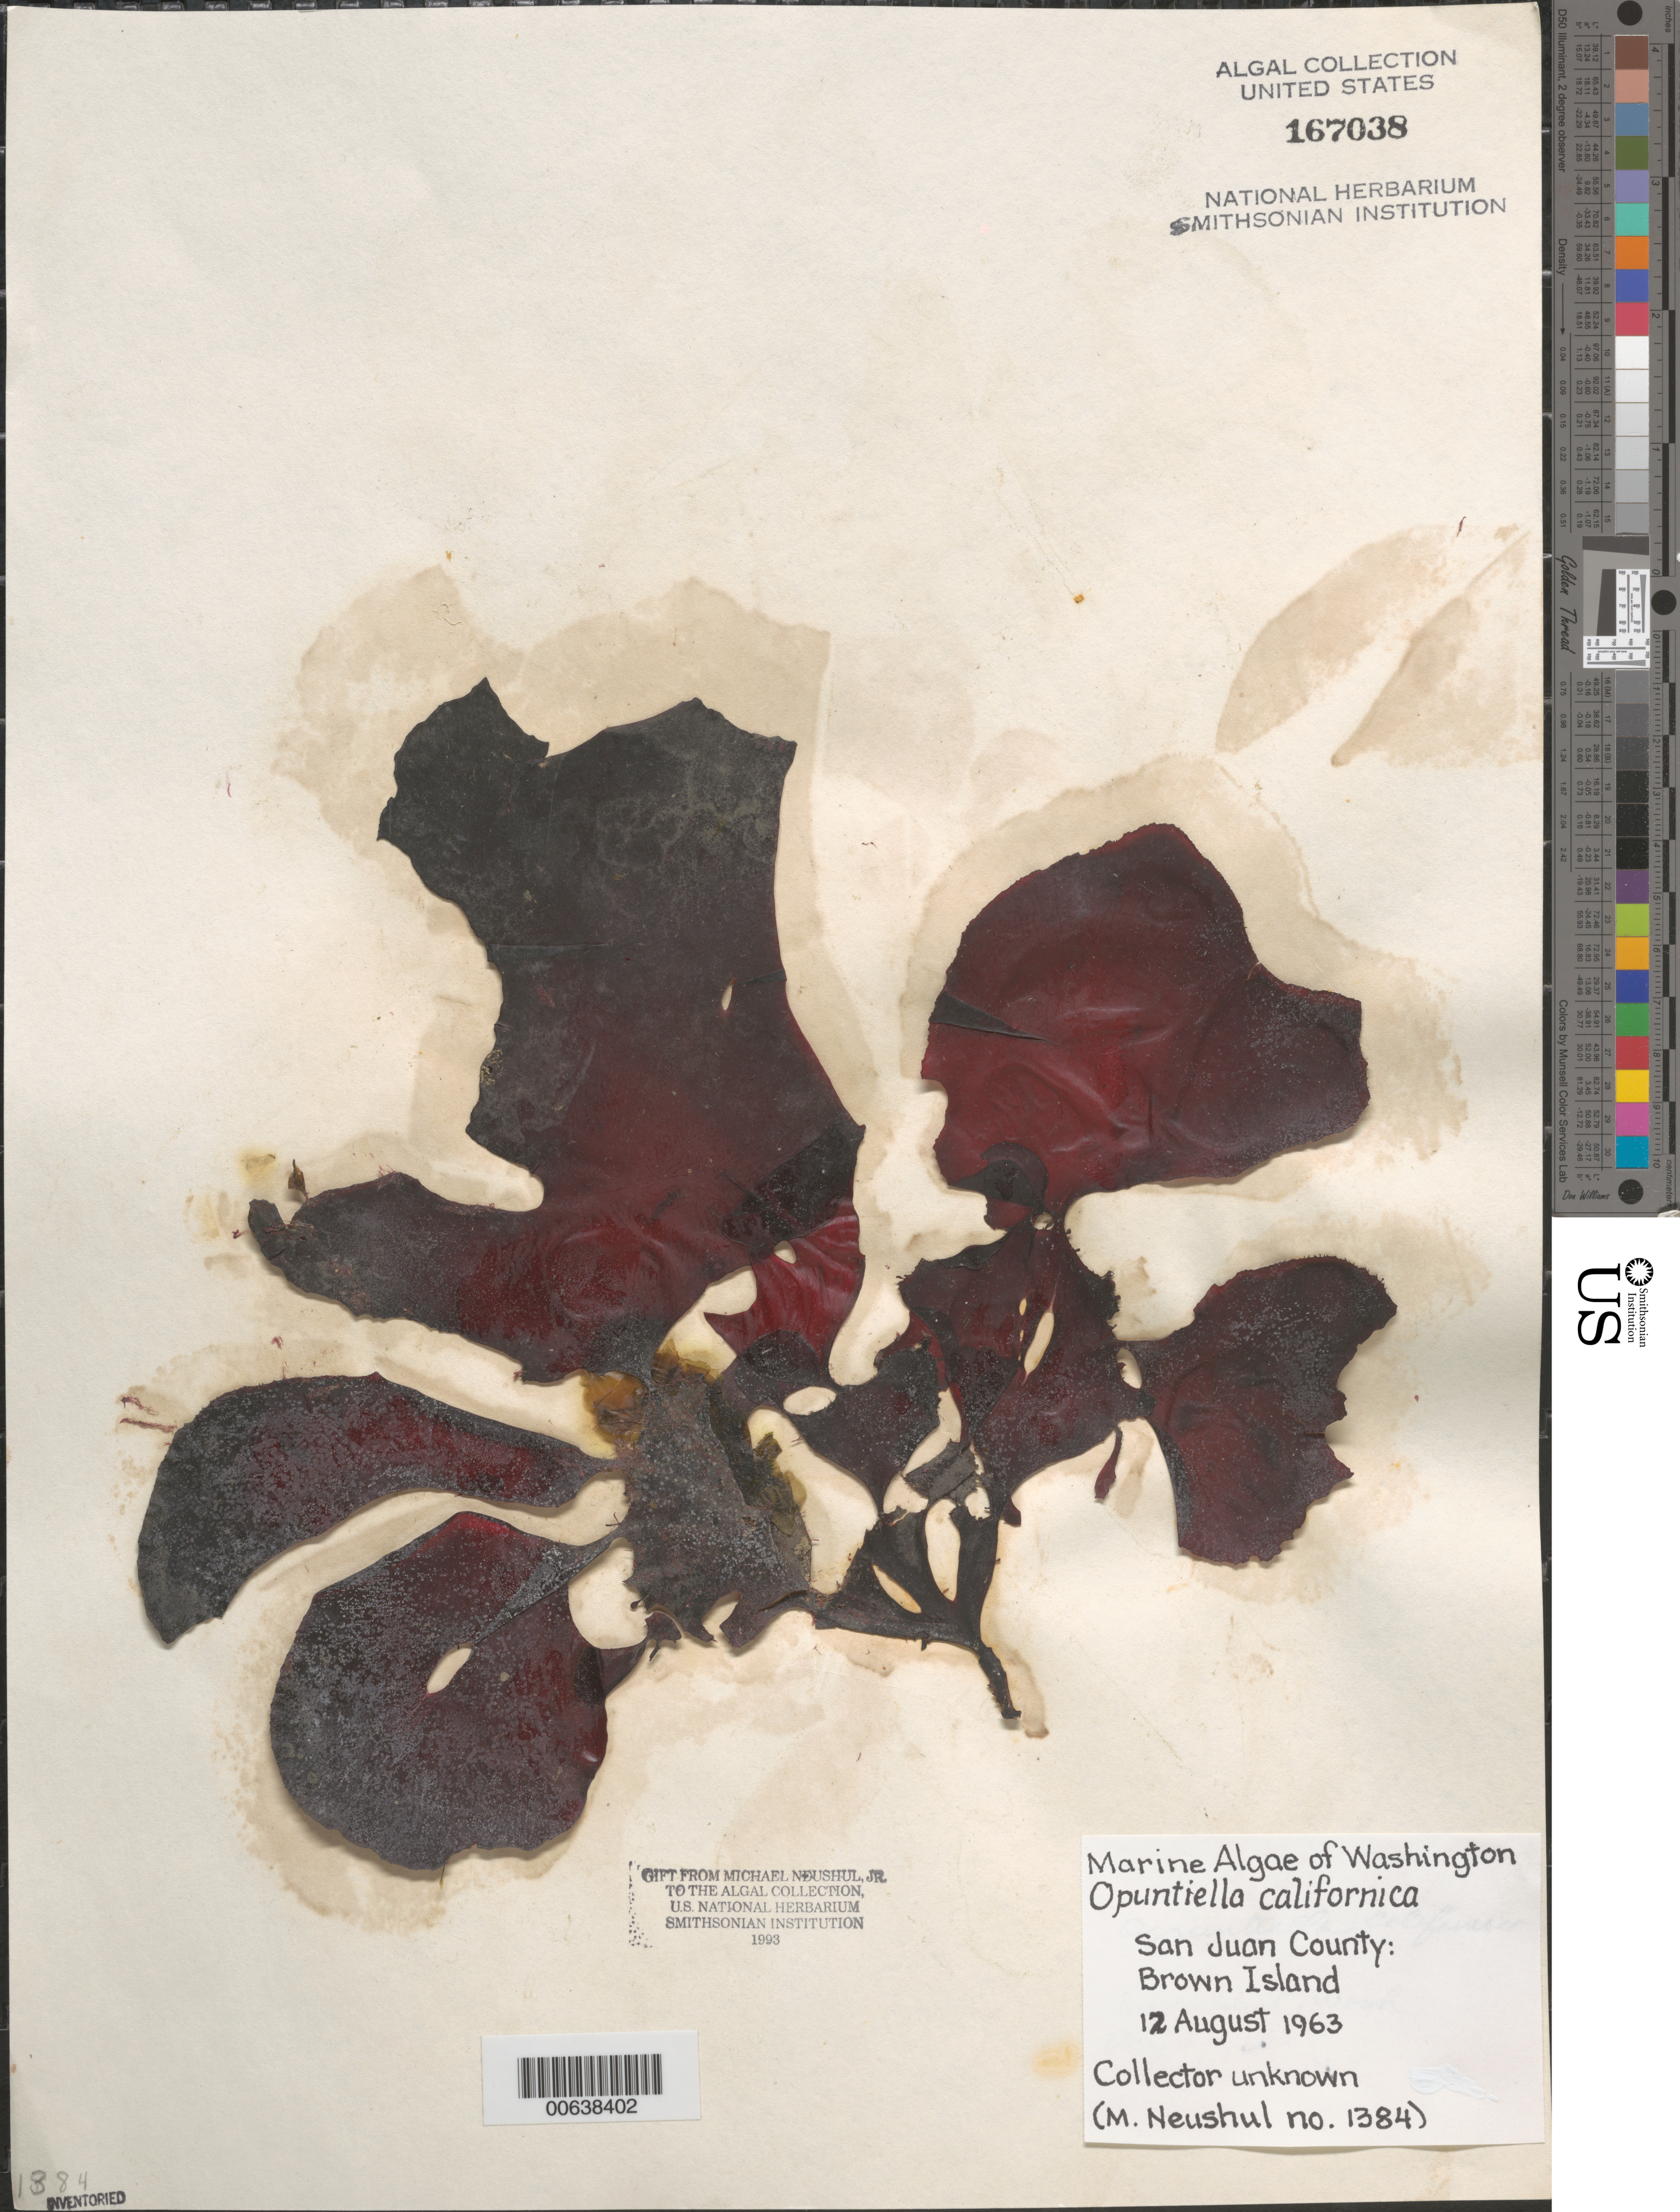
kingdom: Plantae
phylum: Rhodophyta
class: Florideophyceae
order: Gigartinales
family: Furcellariaceae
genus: Opuntiella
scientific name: Opuntiella californica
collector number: Neushul 1384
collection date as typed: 12 Aug 1963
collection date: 1963-08-12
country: United States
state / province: Washington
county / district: San Juan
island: Brown Island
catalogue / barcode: US 167038